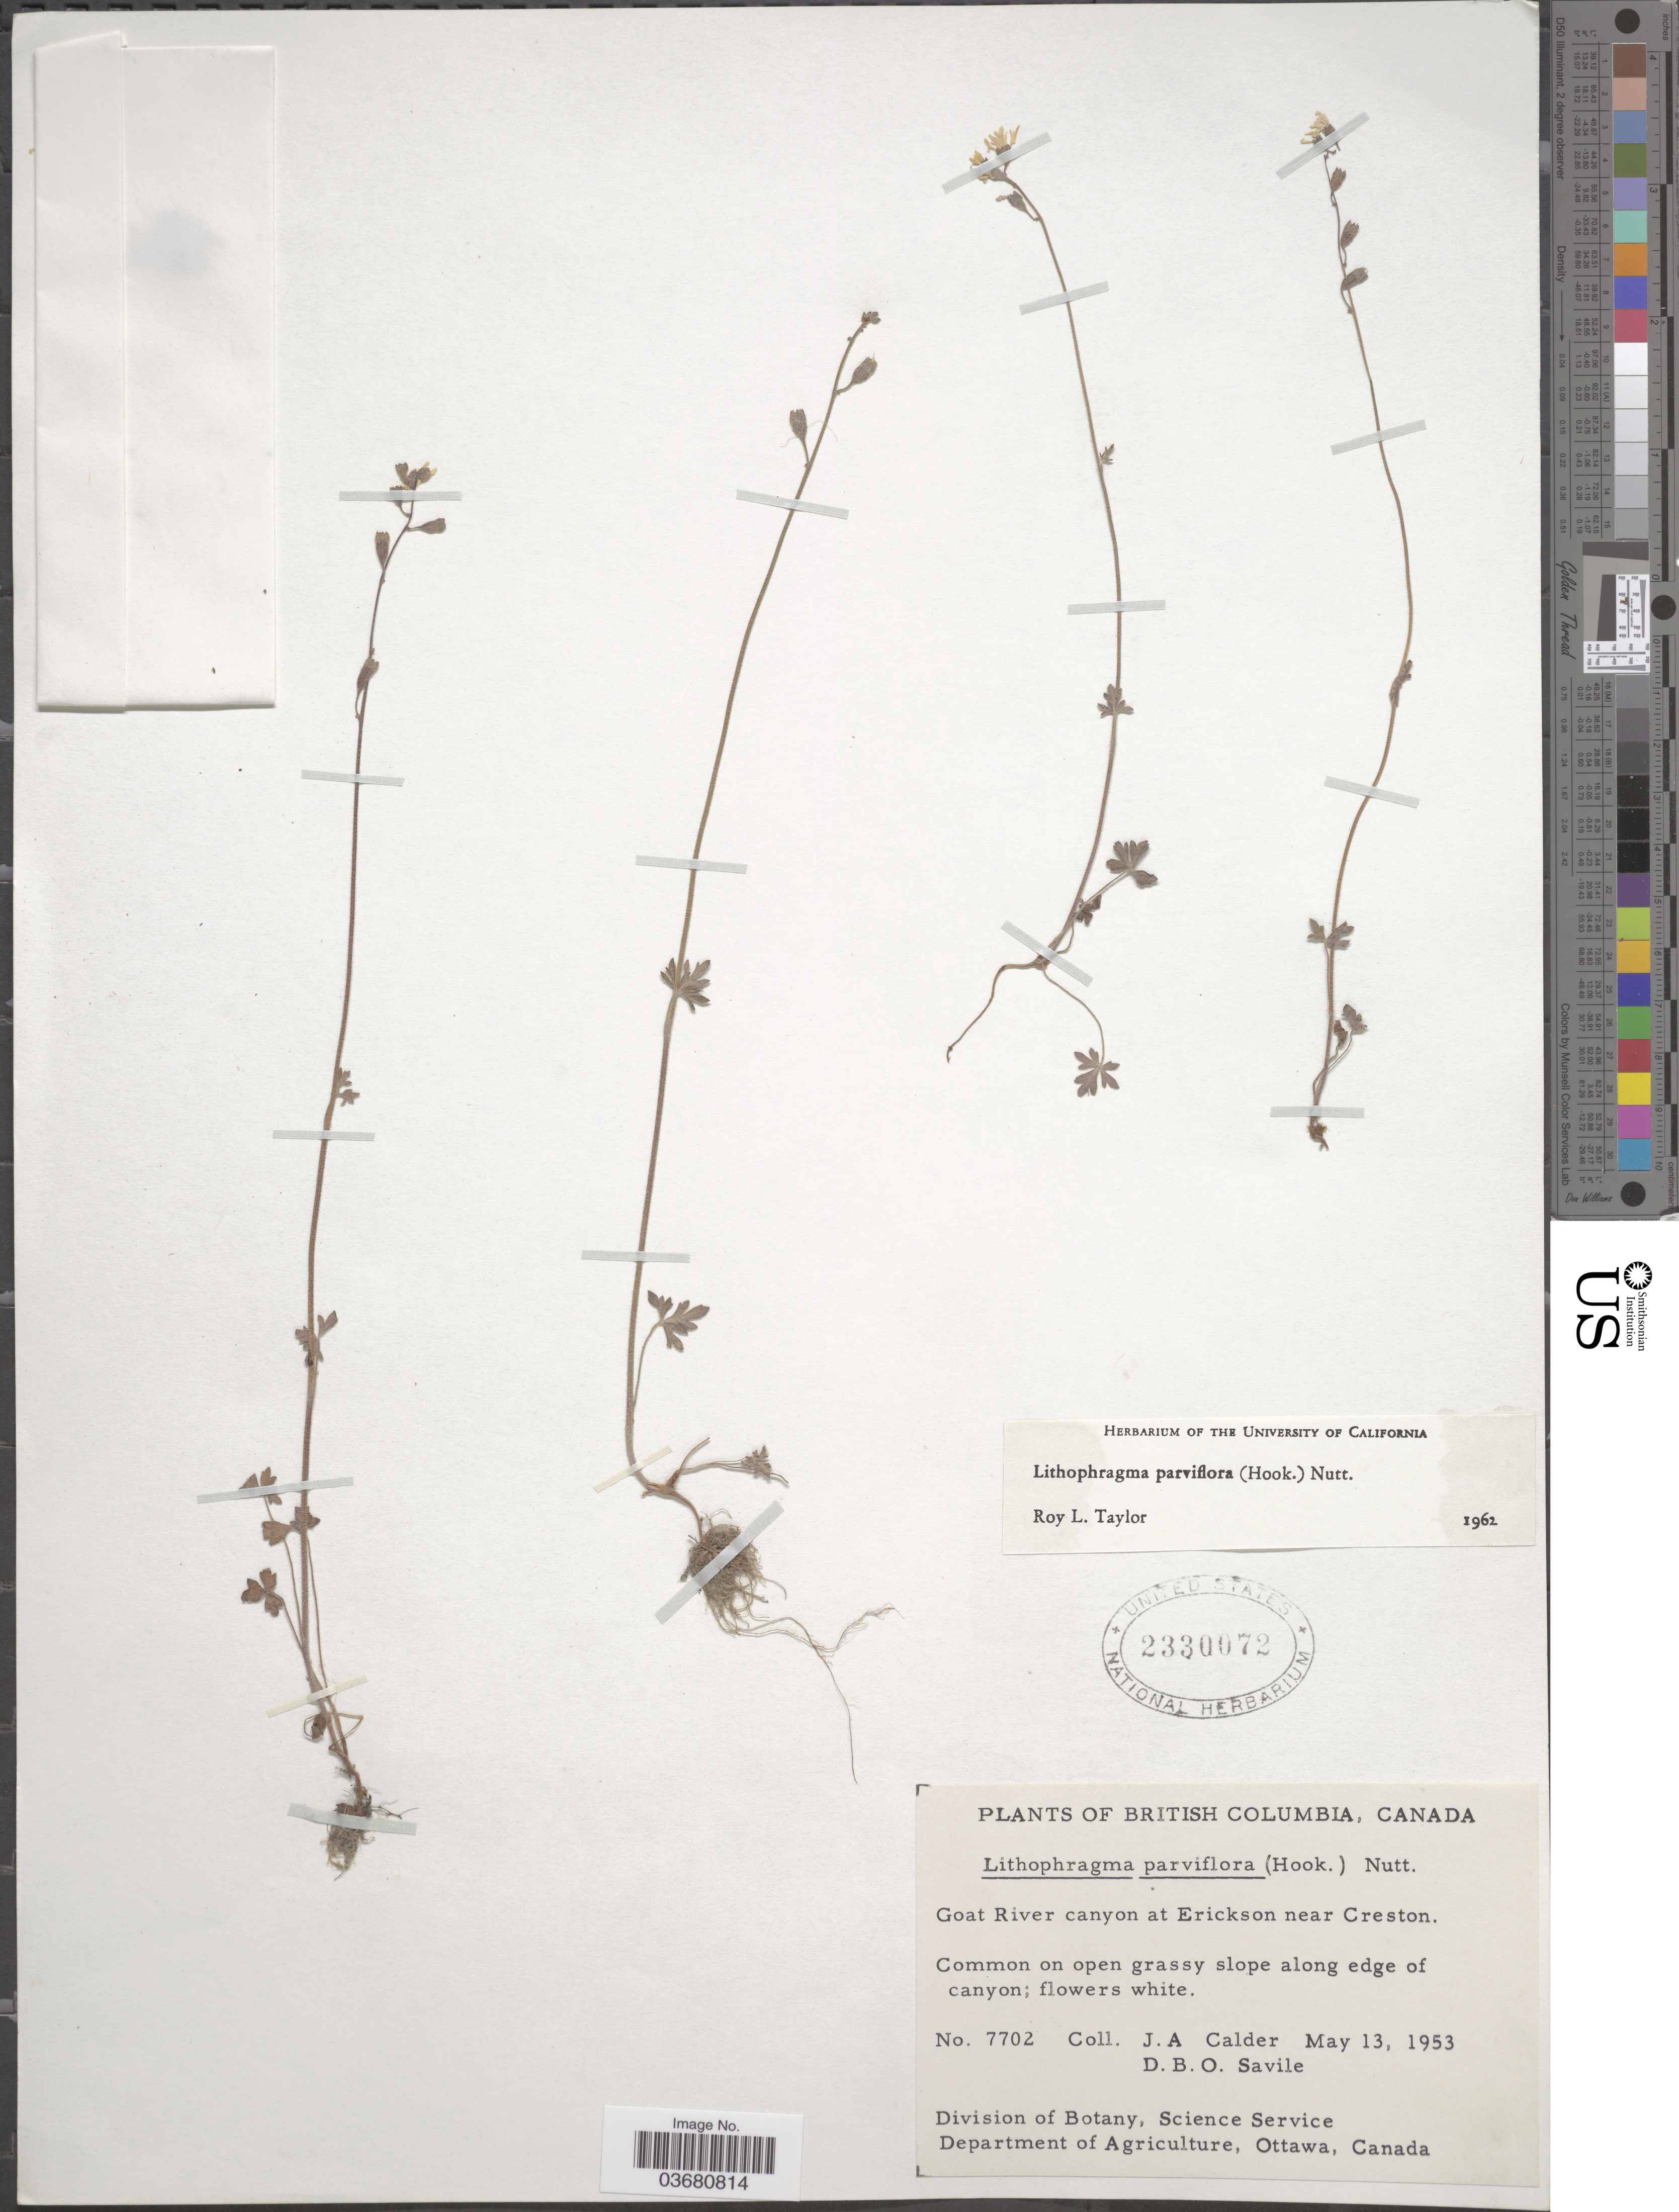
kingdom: Plantae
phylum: Tracheophyta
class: Magnoliopsida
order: Saxifragales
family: Saxifragaceae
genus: Lithophragma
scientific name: Lithophragma parviflorum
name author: (Hook.) Nutt.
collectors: J. A. Calder & D. Savile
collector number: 7702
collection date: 1953-05-13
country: Canada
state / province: British Columbia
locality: Goat River canyon at Erickson near Creston. Common on open grassy slope along edge of canyon.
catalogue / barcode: US 2330072